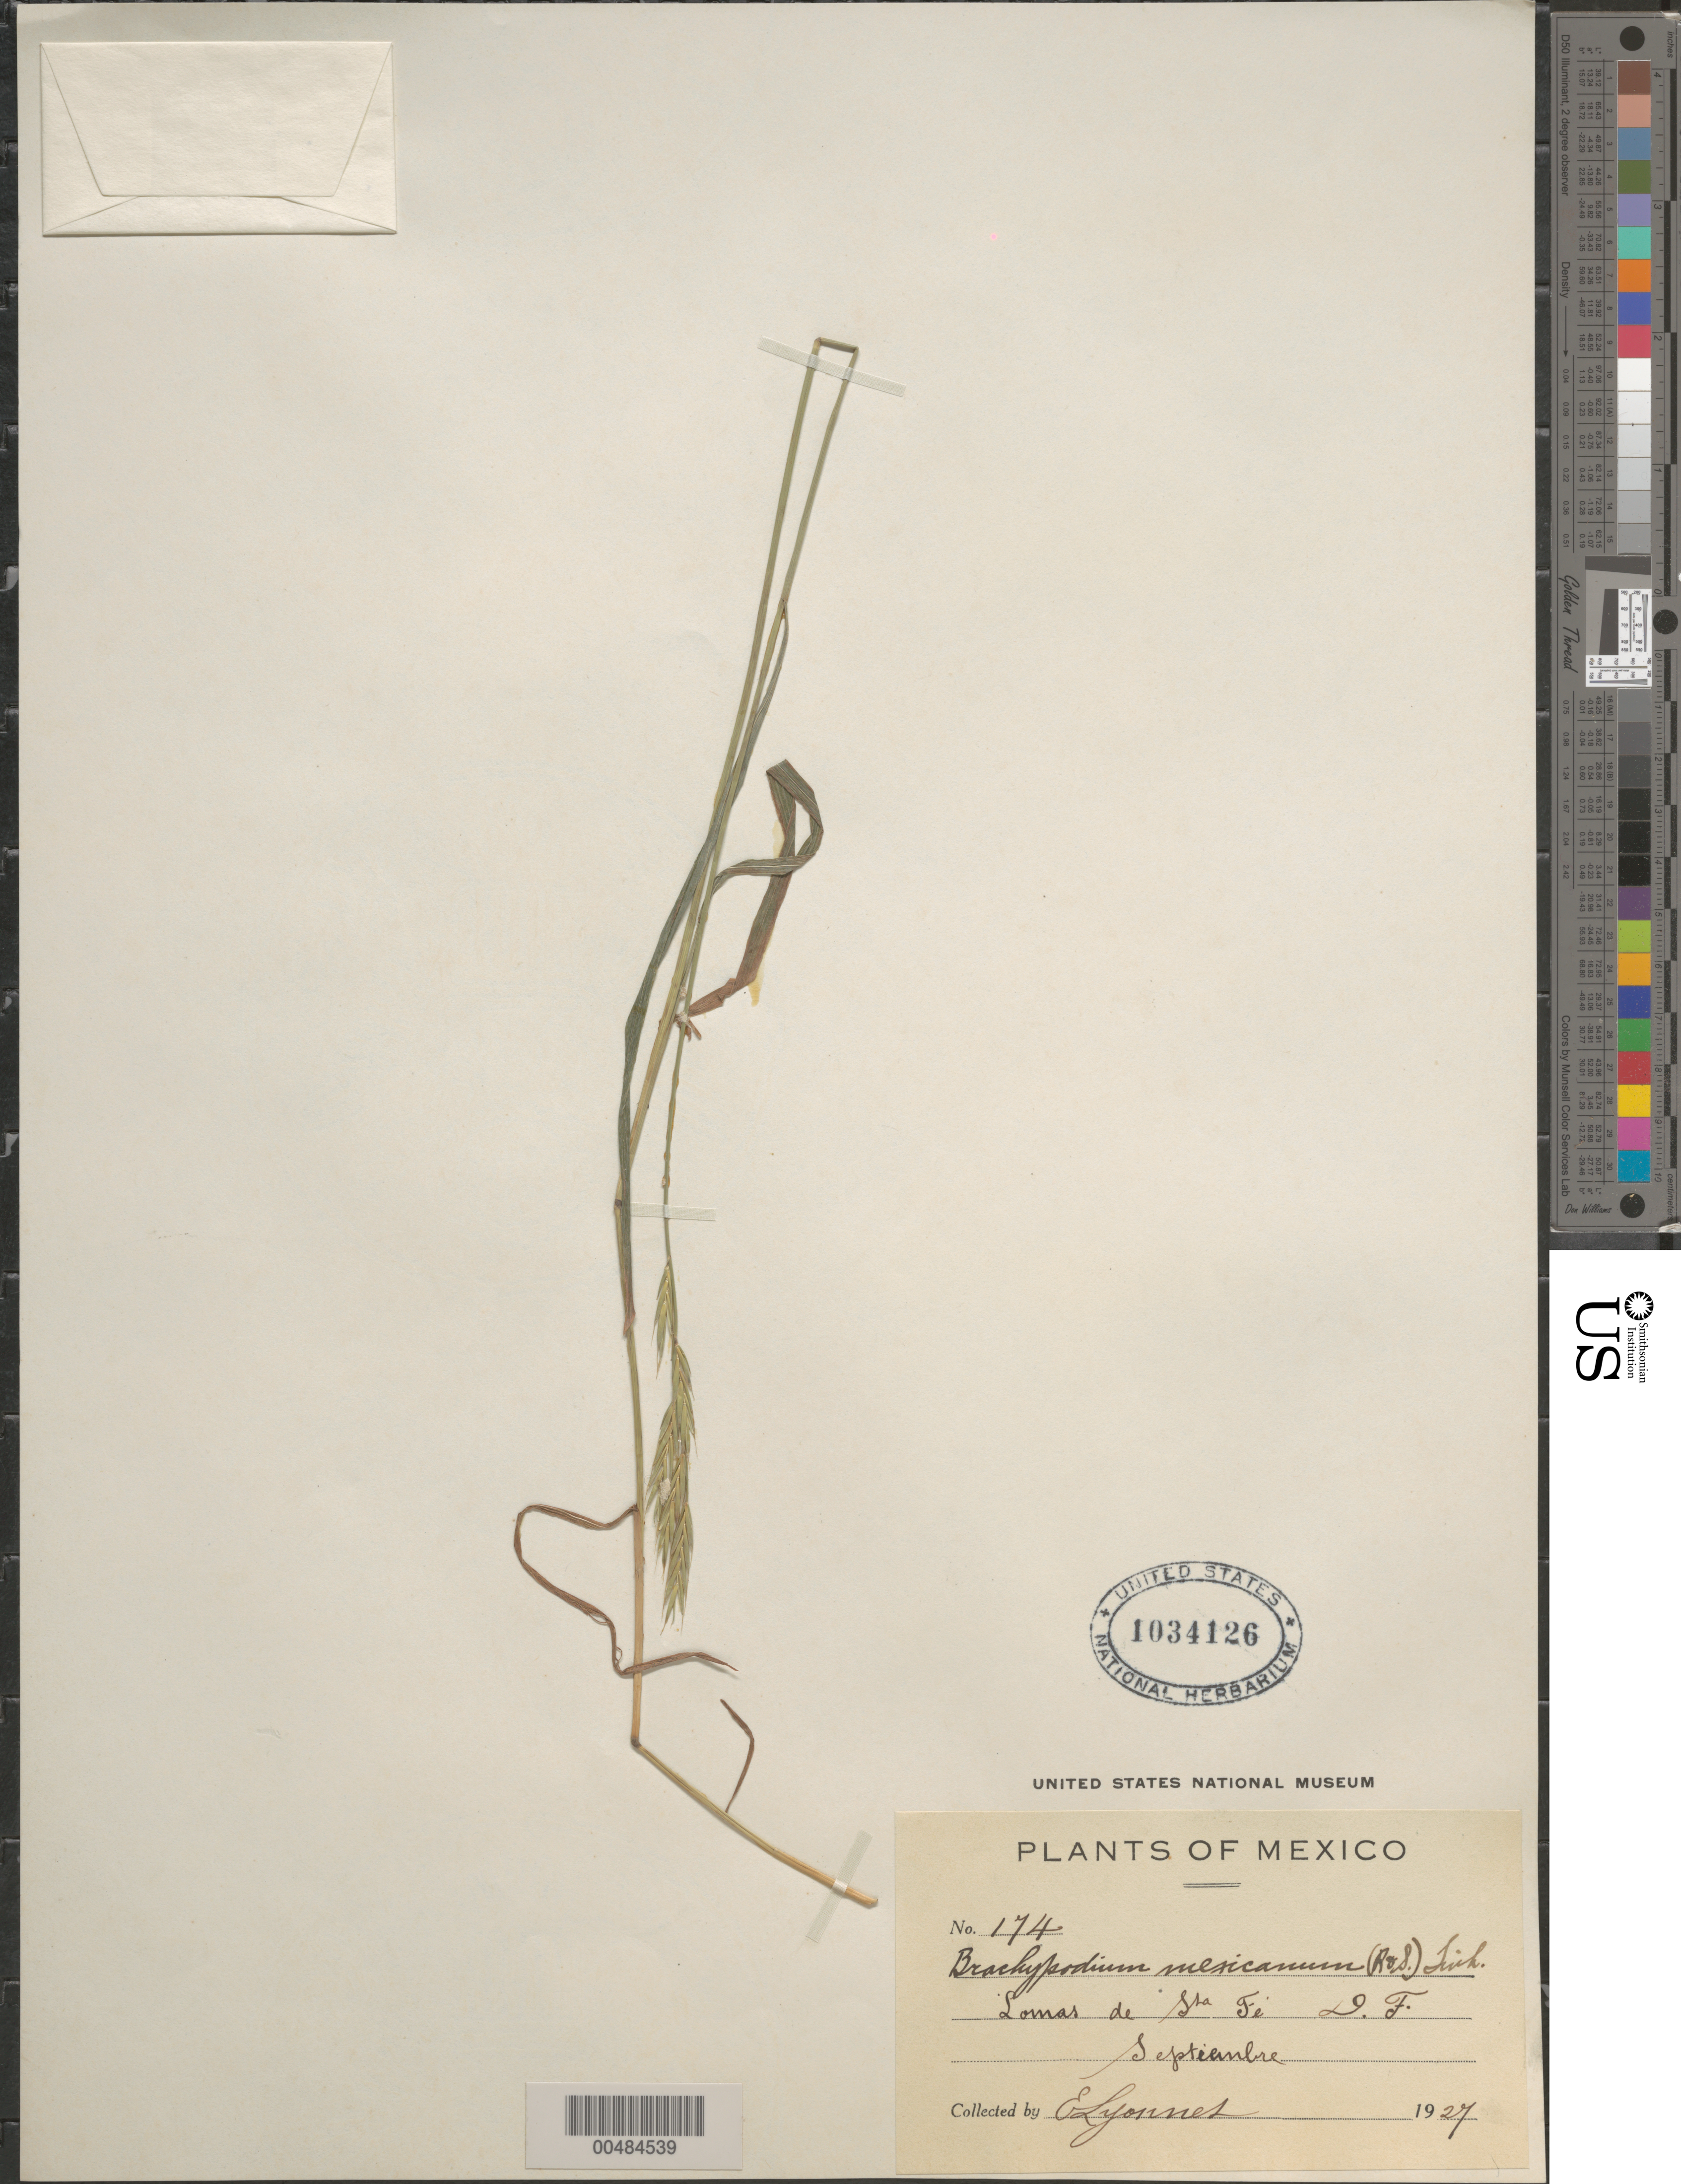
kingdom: Plantae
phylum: Tracheophyta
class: Liliopsida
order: Poales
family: Poaceae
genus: Brachypodium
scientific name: Brachypodium mexicanum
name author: (Roem. & Schult.) Link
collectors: Bro. E. Lyonnet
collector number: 174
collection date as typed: Sep 1927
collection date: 1927-09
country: Mexico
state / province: Distrito Federal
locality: Lomas de Santa Fe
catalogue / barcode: US 1034126